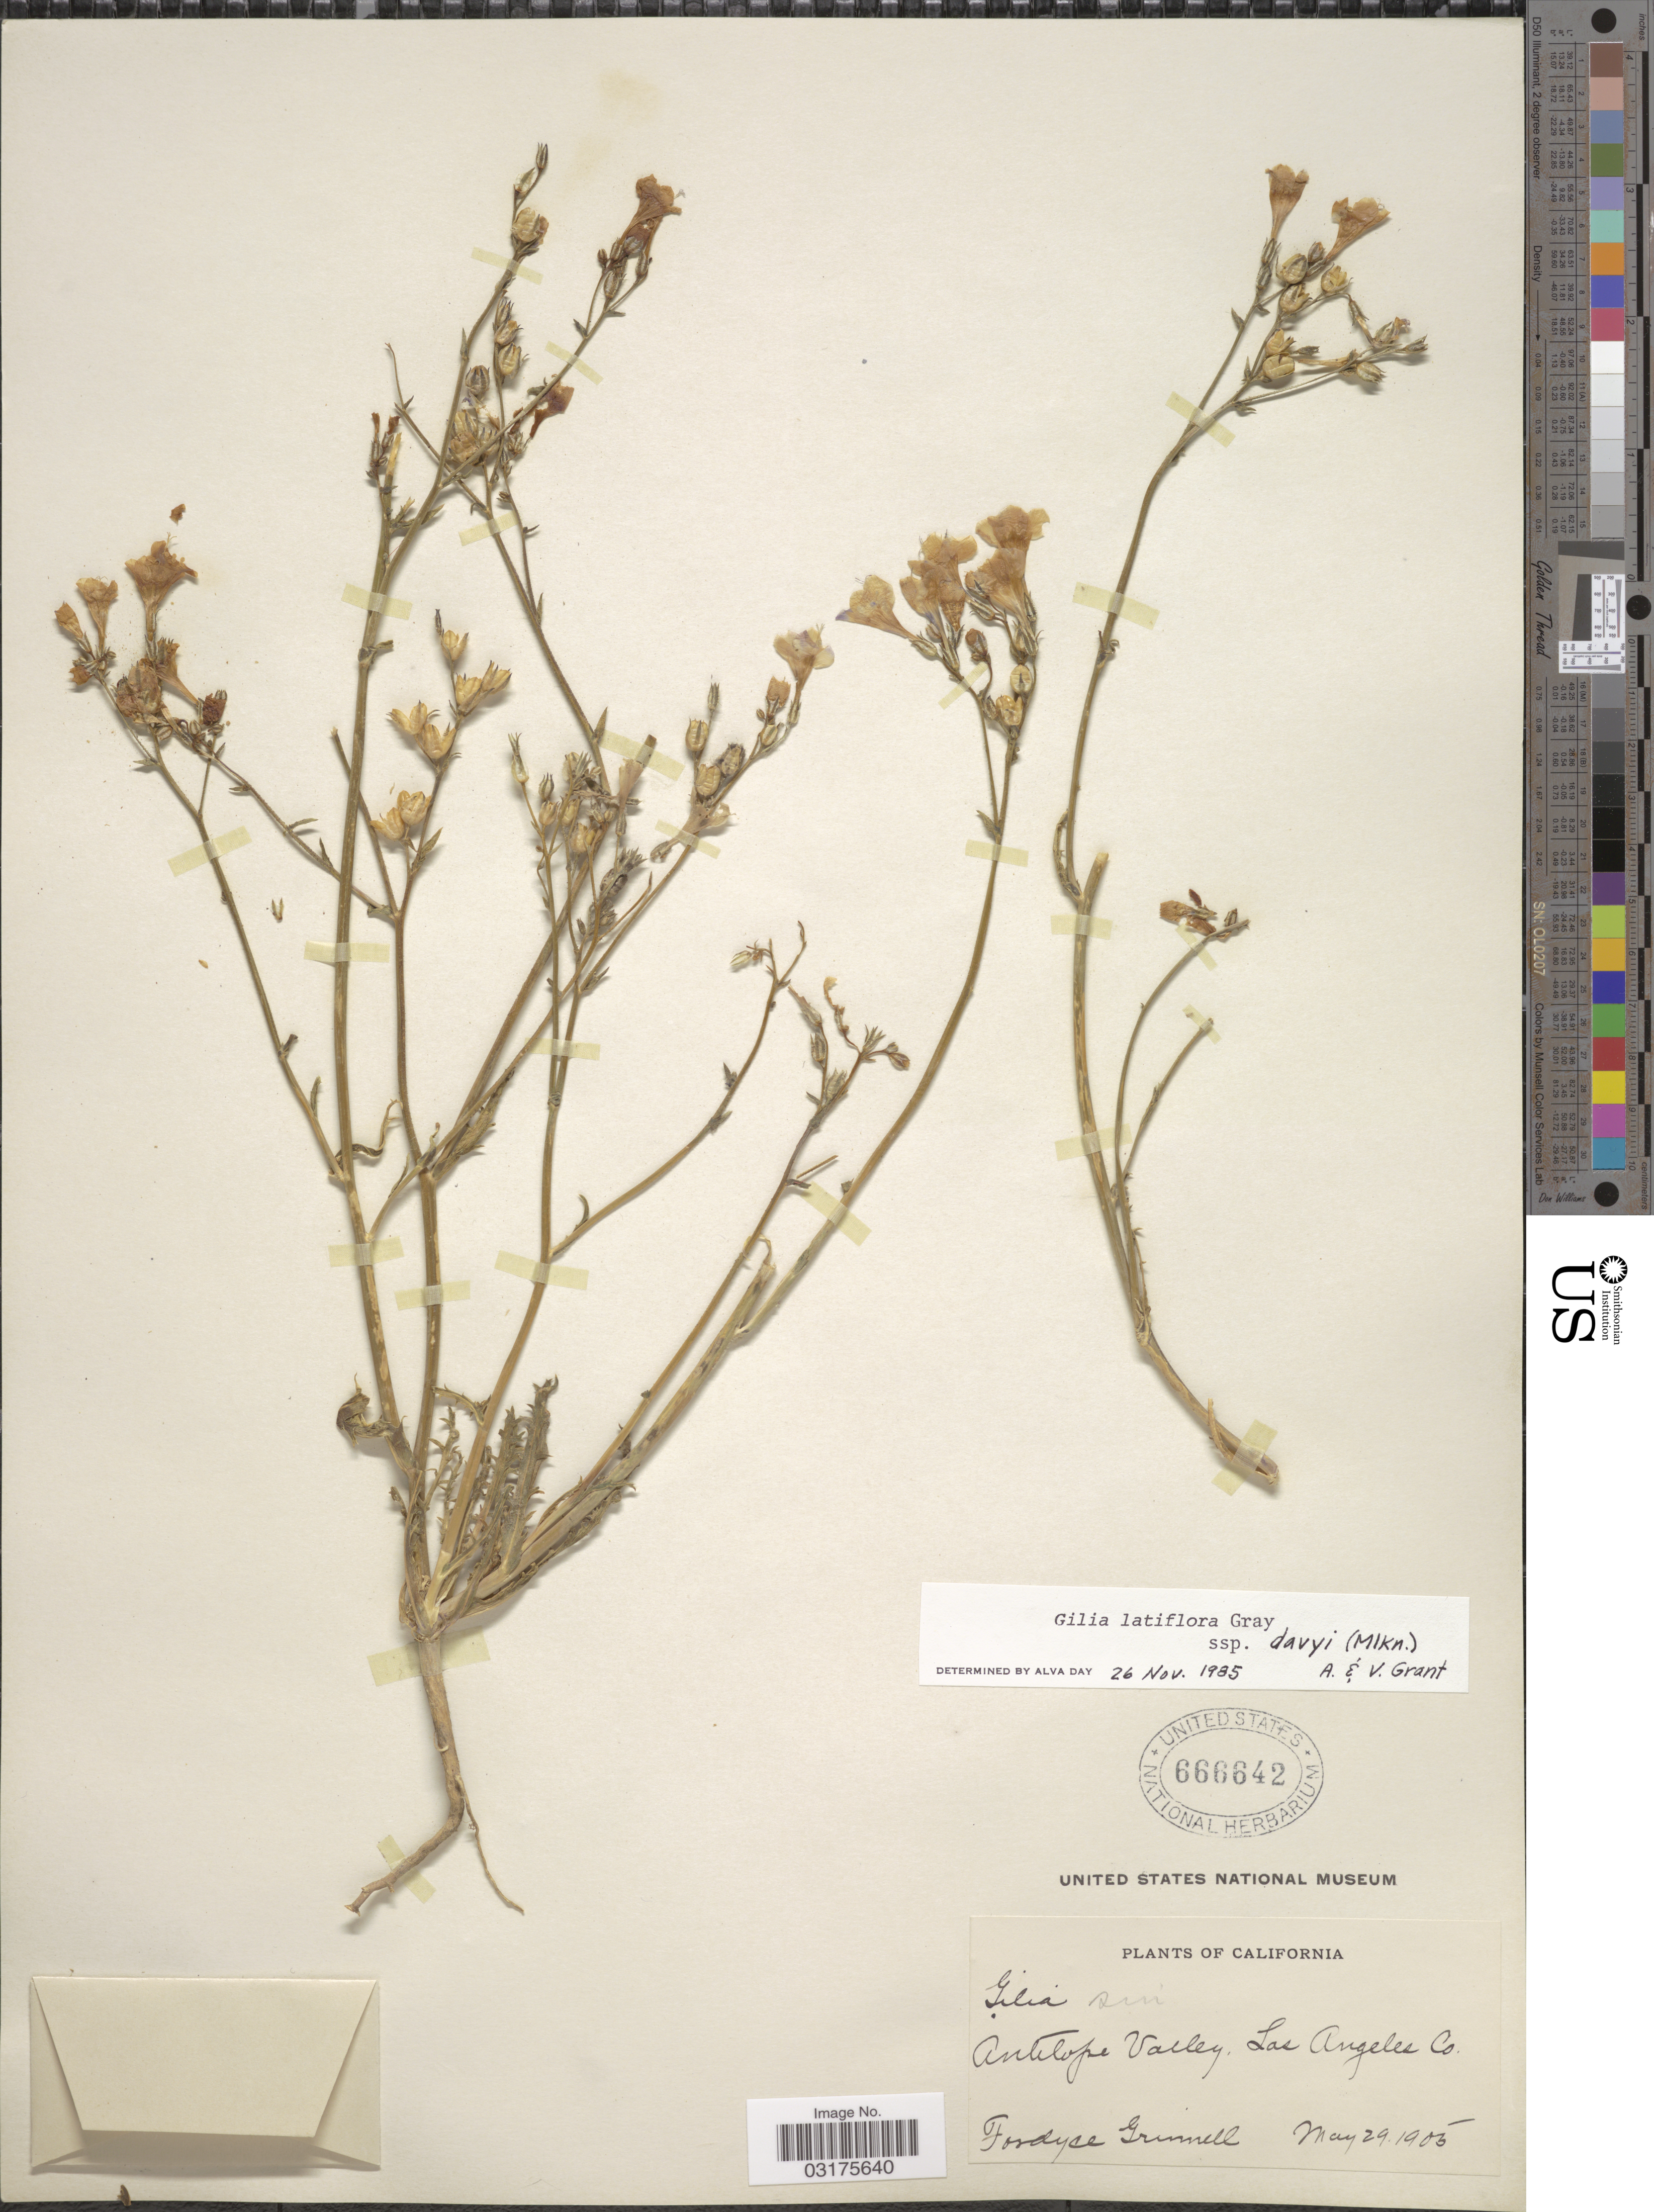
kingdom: Plantae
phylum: Tracheophyta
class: Magnoliopsida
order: Ericales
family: Polemoniaceae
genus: Gilia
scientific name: Gilia latiflora subsp. davyi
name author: (Milliken) A.D. Grant & V.E. Grant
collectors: F. Grinnell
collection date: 1905-05-29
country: United States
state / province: California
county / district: Los Angeles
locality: Antelope Valley, Los Angeles Co.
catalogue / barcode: US 666642